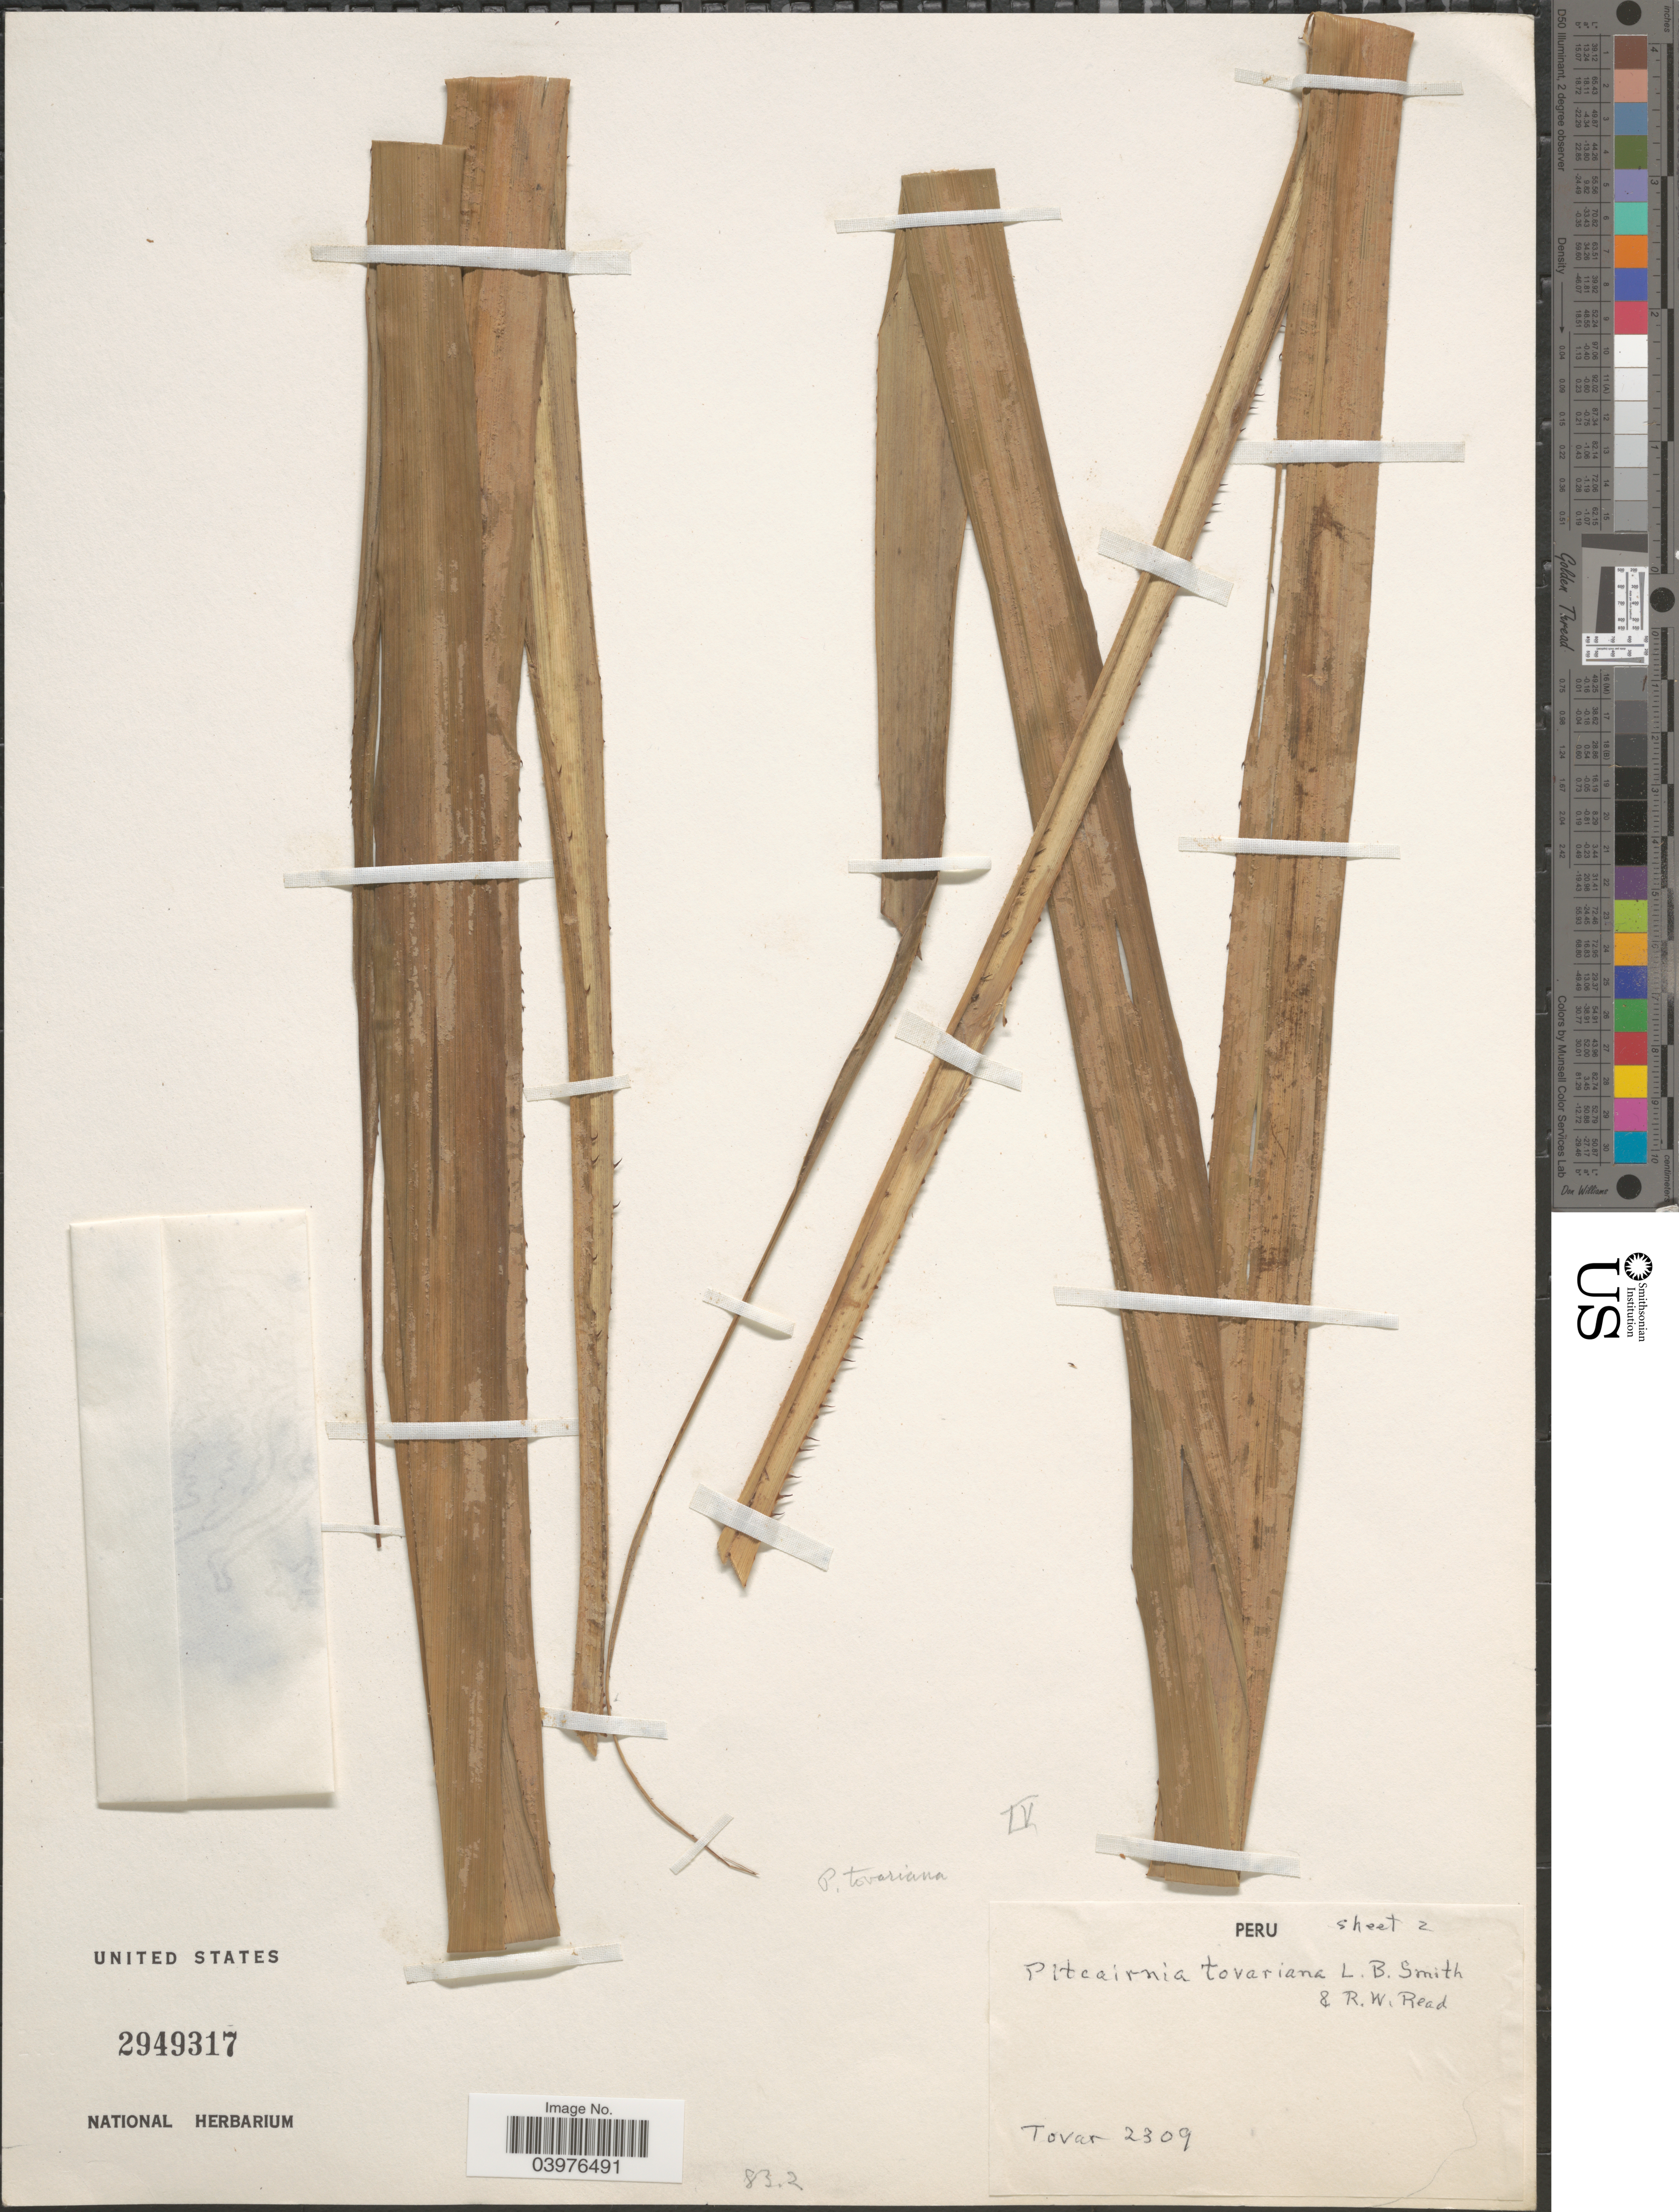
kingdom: Plantae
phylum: Tracheophyta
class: Liliopsida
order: Poales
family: Bromeliaceae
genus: Pitcairnia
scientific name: Pitcairnia tovariana L.B. Sm. & Read, ined.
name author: L.B. Sm. & Read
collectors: -. Tovar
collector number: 2309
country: Peru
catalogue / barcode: US 2949317